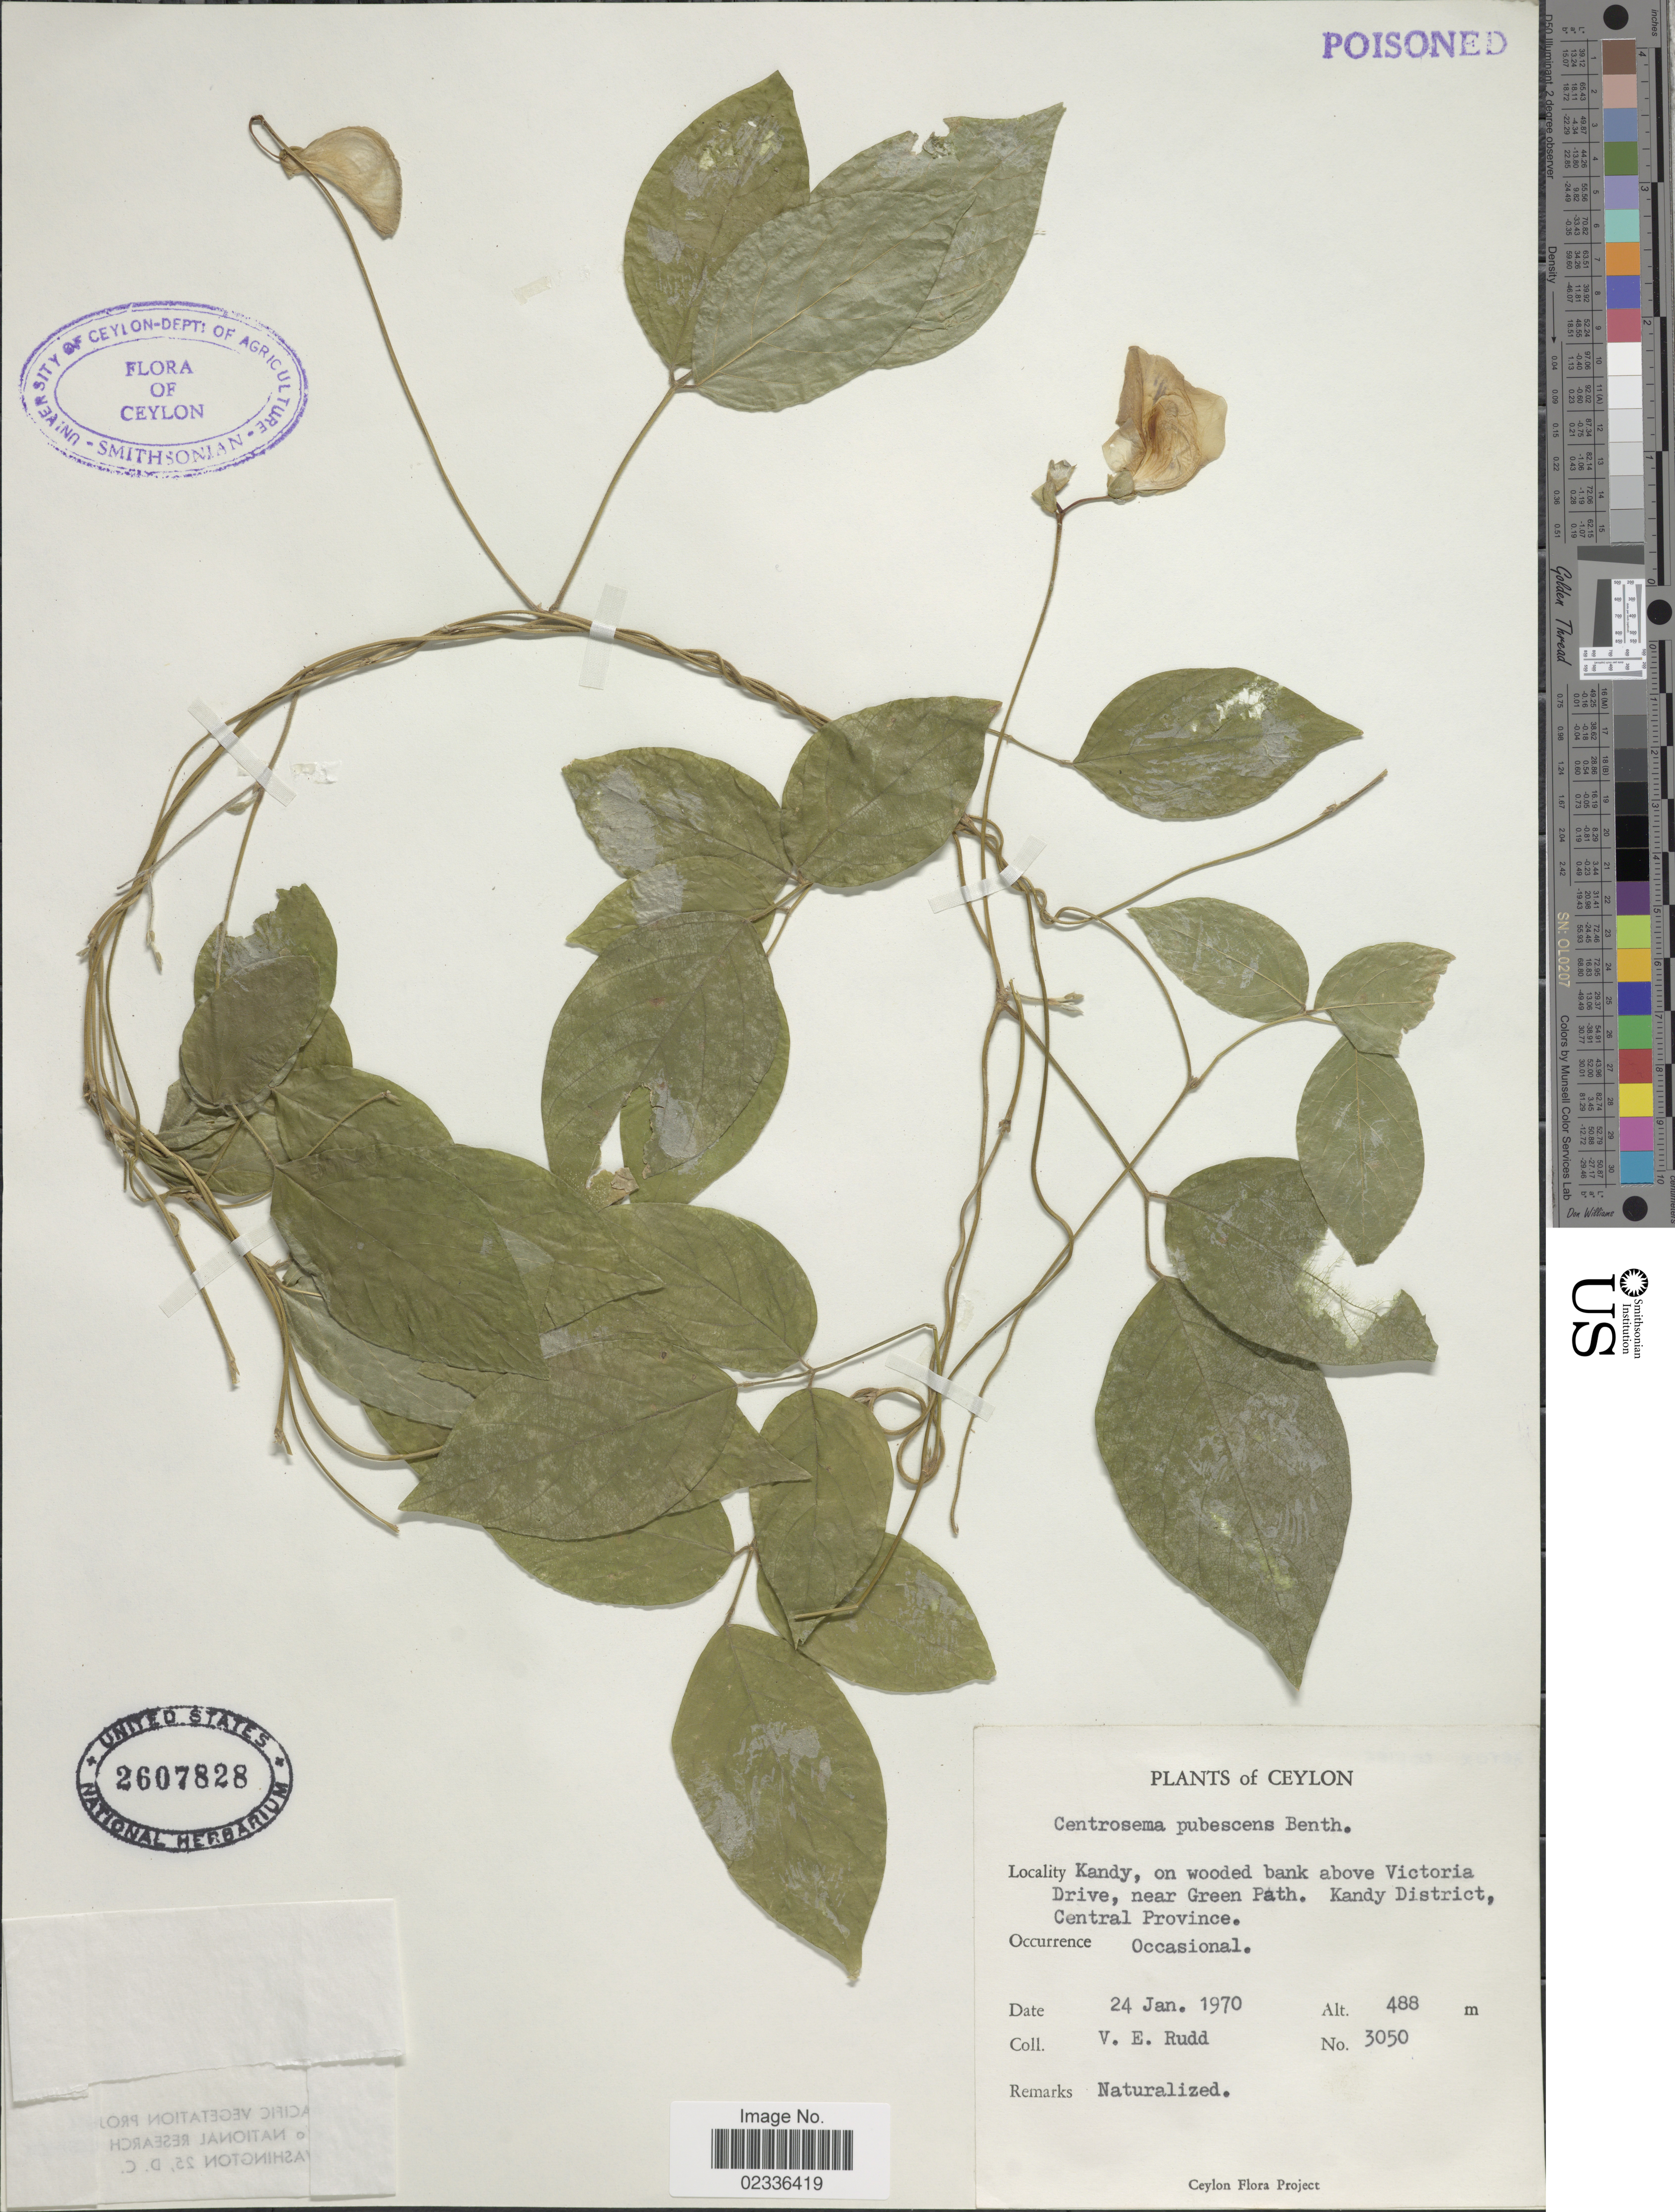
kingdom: Plantae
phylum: Tracheophyta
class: Magnoliopsida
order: Fabales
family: Fabaceae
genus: Centrosema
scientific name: Centrosema pubescens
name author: Benth.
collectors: V. E. Rudd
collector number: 3050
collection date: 1970-01-24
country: Sri Lanka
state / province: Central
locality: Ceylon, Kandy, on wooded bank above Victoria Drive, near Green Path. Kandy District, Central Province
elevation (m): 488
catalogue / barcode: US 2607828